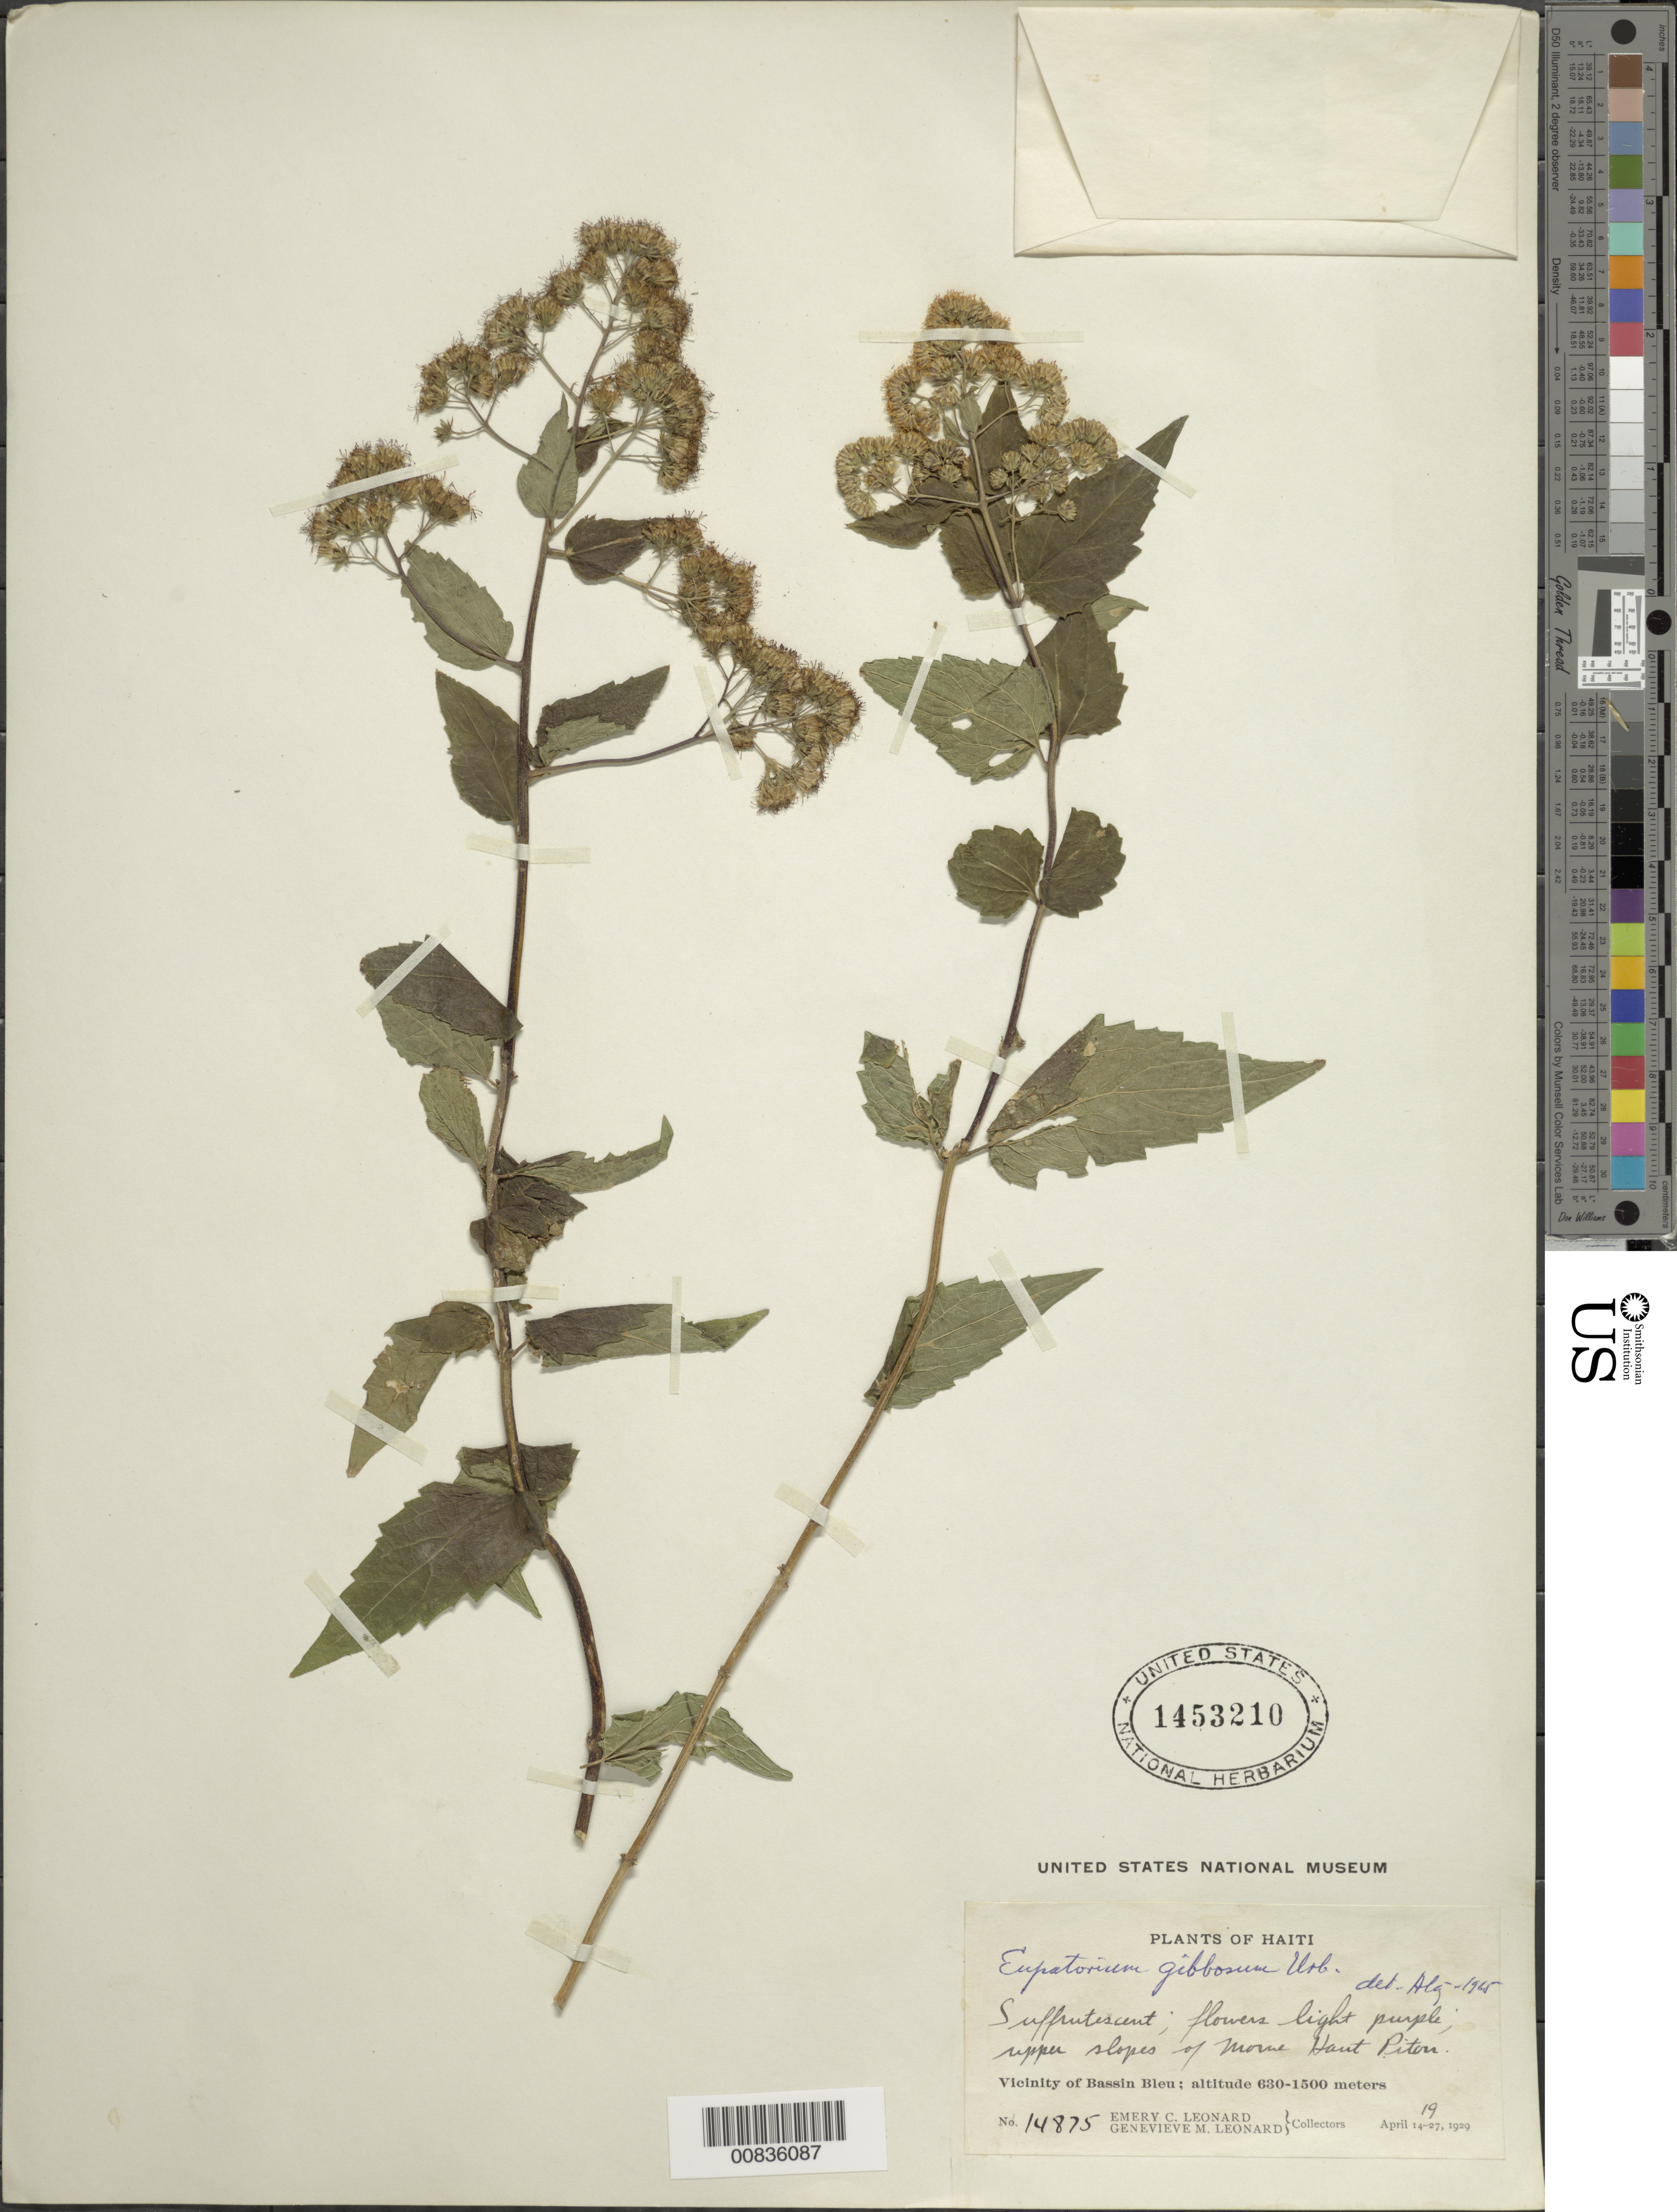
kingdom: Plantae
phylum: Tracheophyta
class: Magnoliopsida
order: Asterales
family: Asteraceae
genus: Koanophyllon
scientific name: Koanophyllon gibbosum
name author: (Urb.) R.M. King & H. Rob.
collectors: E. C. Leonard & G. M. Leonard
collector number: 14875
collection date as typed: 19 Apr 1929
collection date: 1929-04-19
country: Haiti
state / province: Nord-Ouest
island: Hispaniola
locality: Vicinity of Bassin Bleu, upper slopes of Morne Haut Piton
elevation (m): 630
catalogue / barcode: US 1453210